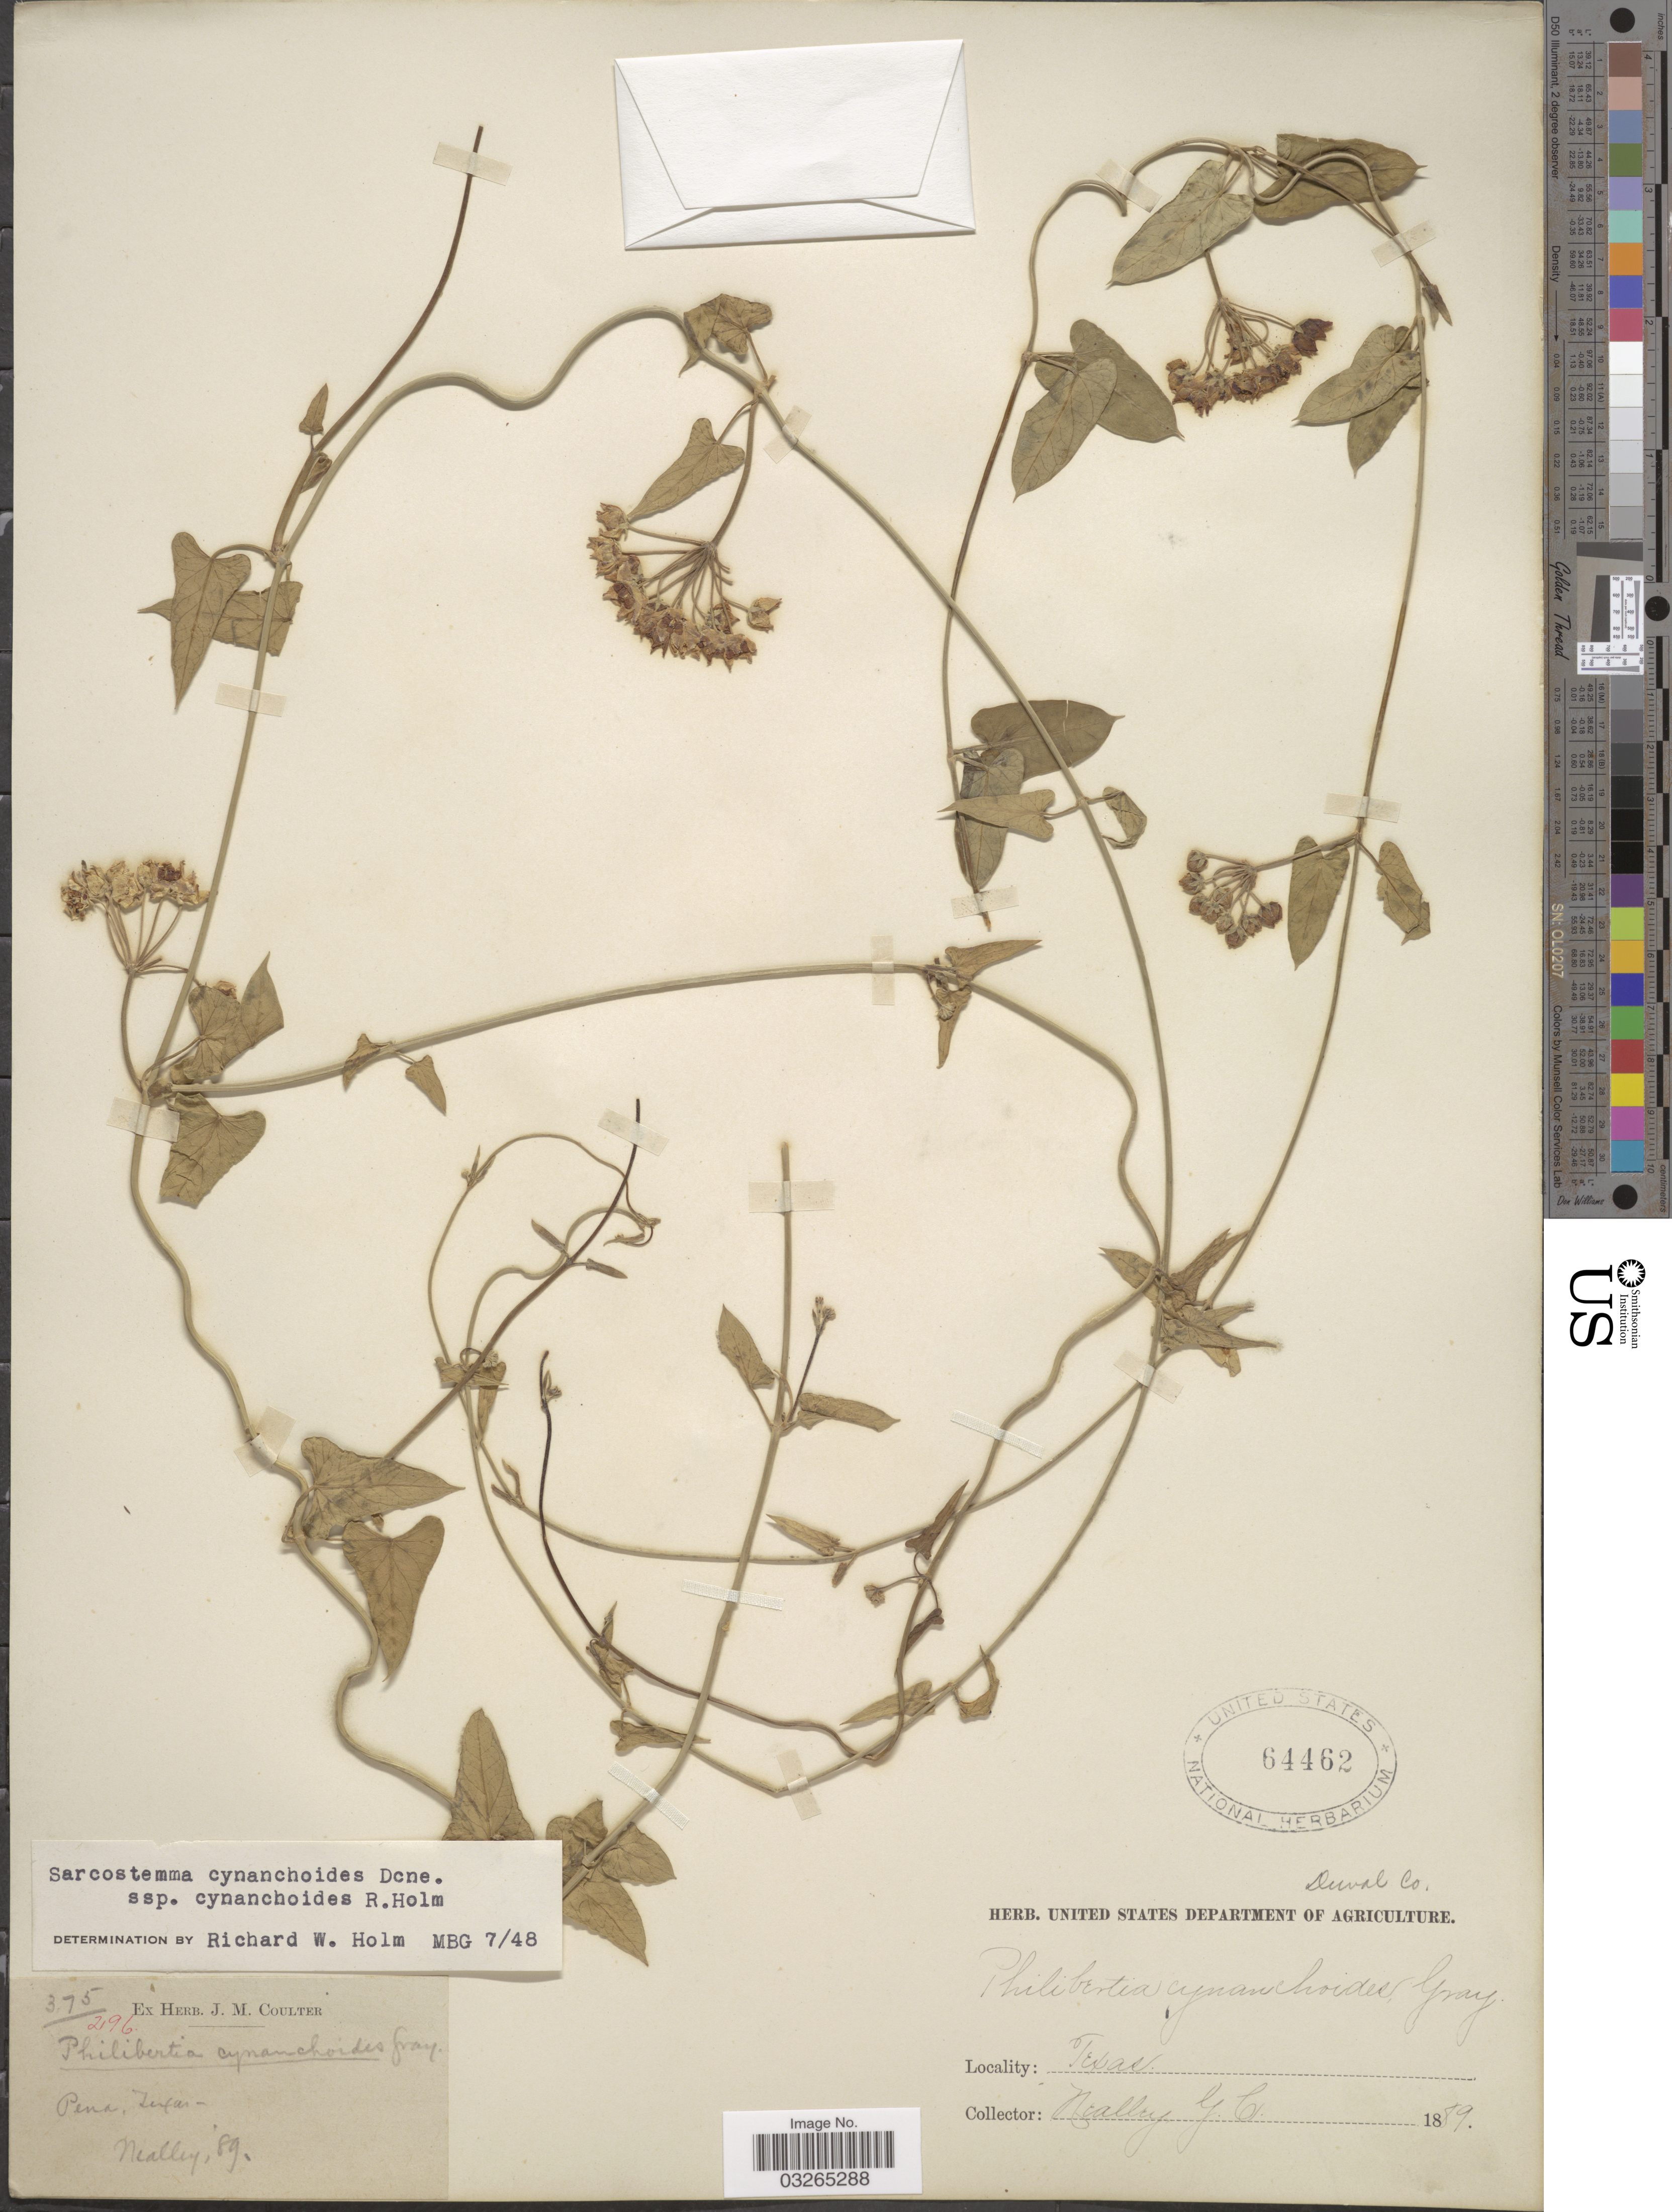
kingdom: Plantae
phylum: Tracheophyta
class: Magnoliopsida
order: Gentianales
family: Apocynaceae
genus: Sarcostemma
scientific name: Sarcostemma cynanchoides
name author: Decne.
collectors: G. C. Nealley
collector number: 375/296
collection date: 1889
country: United States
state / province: Texas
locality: Pena. Duval Co.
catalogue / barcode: US 64462